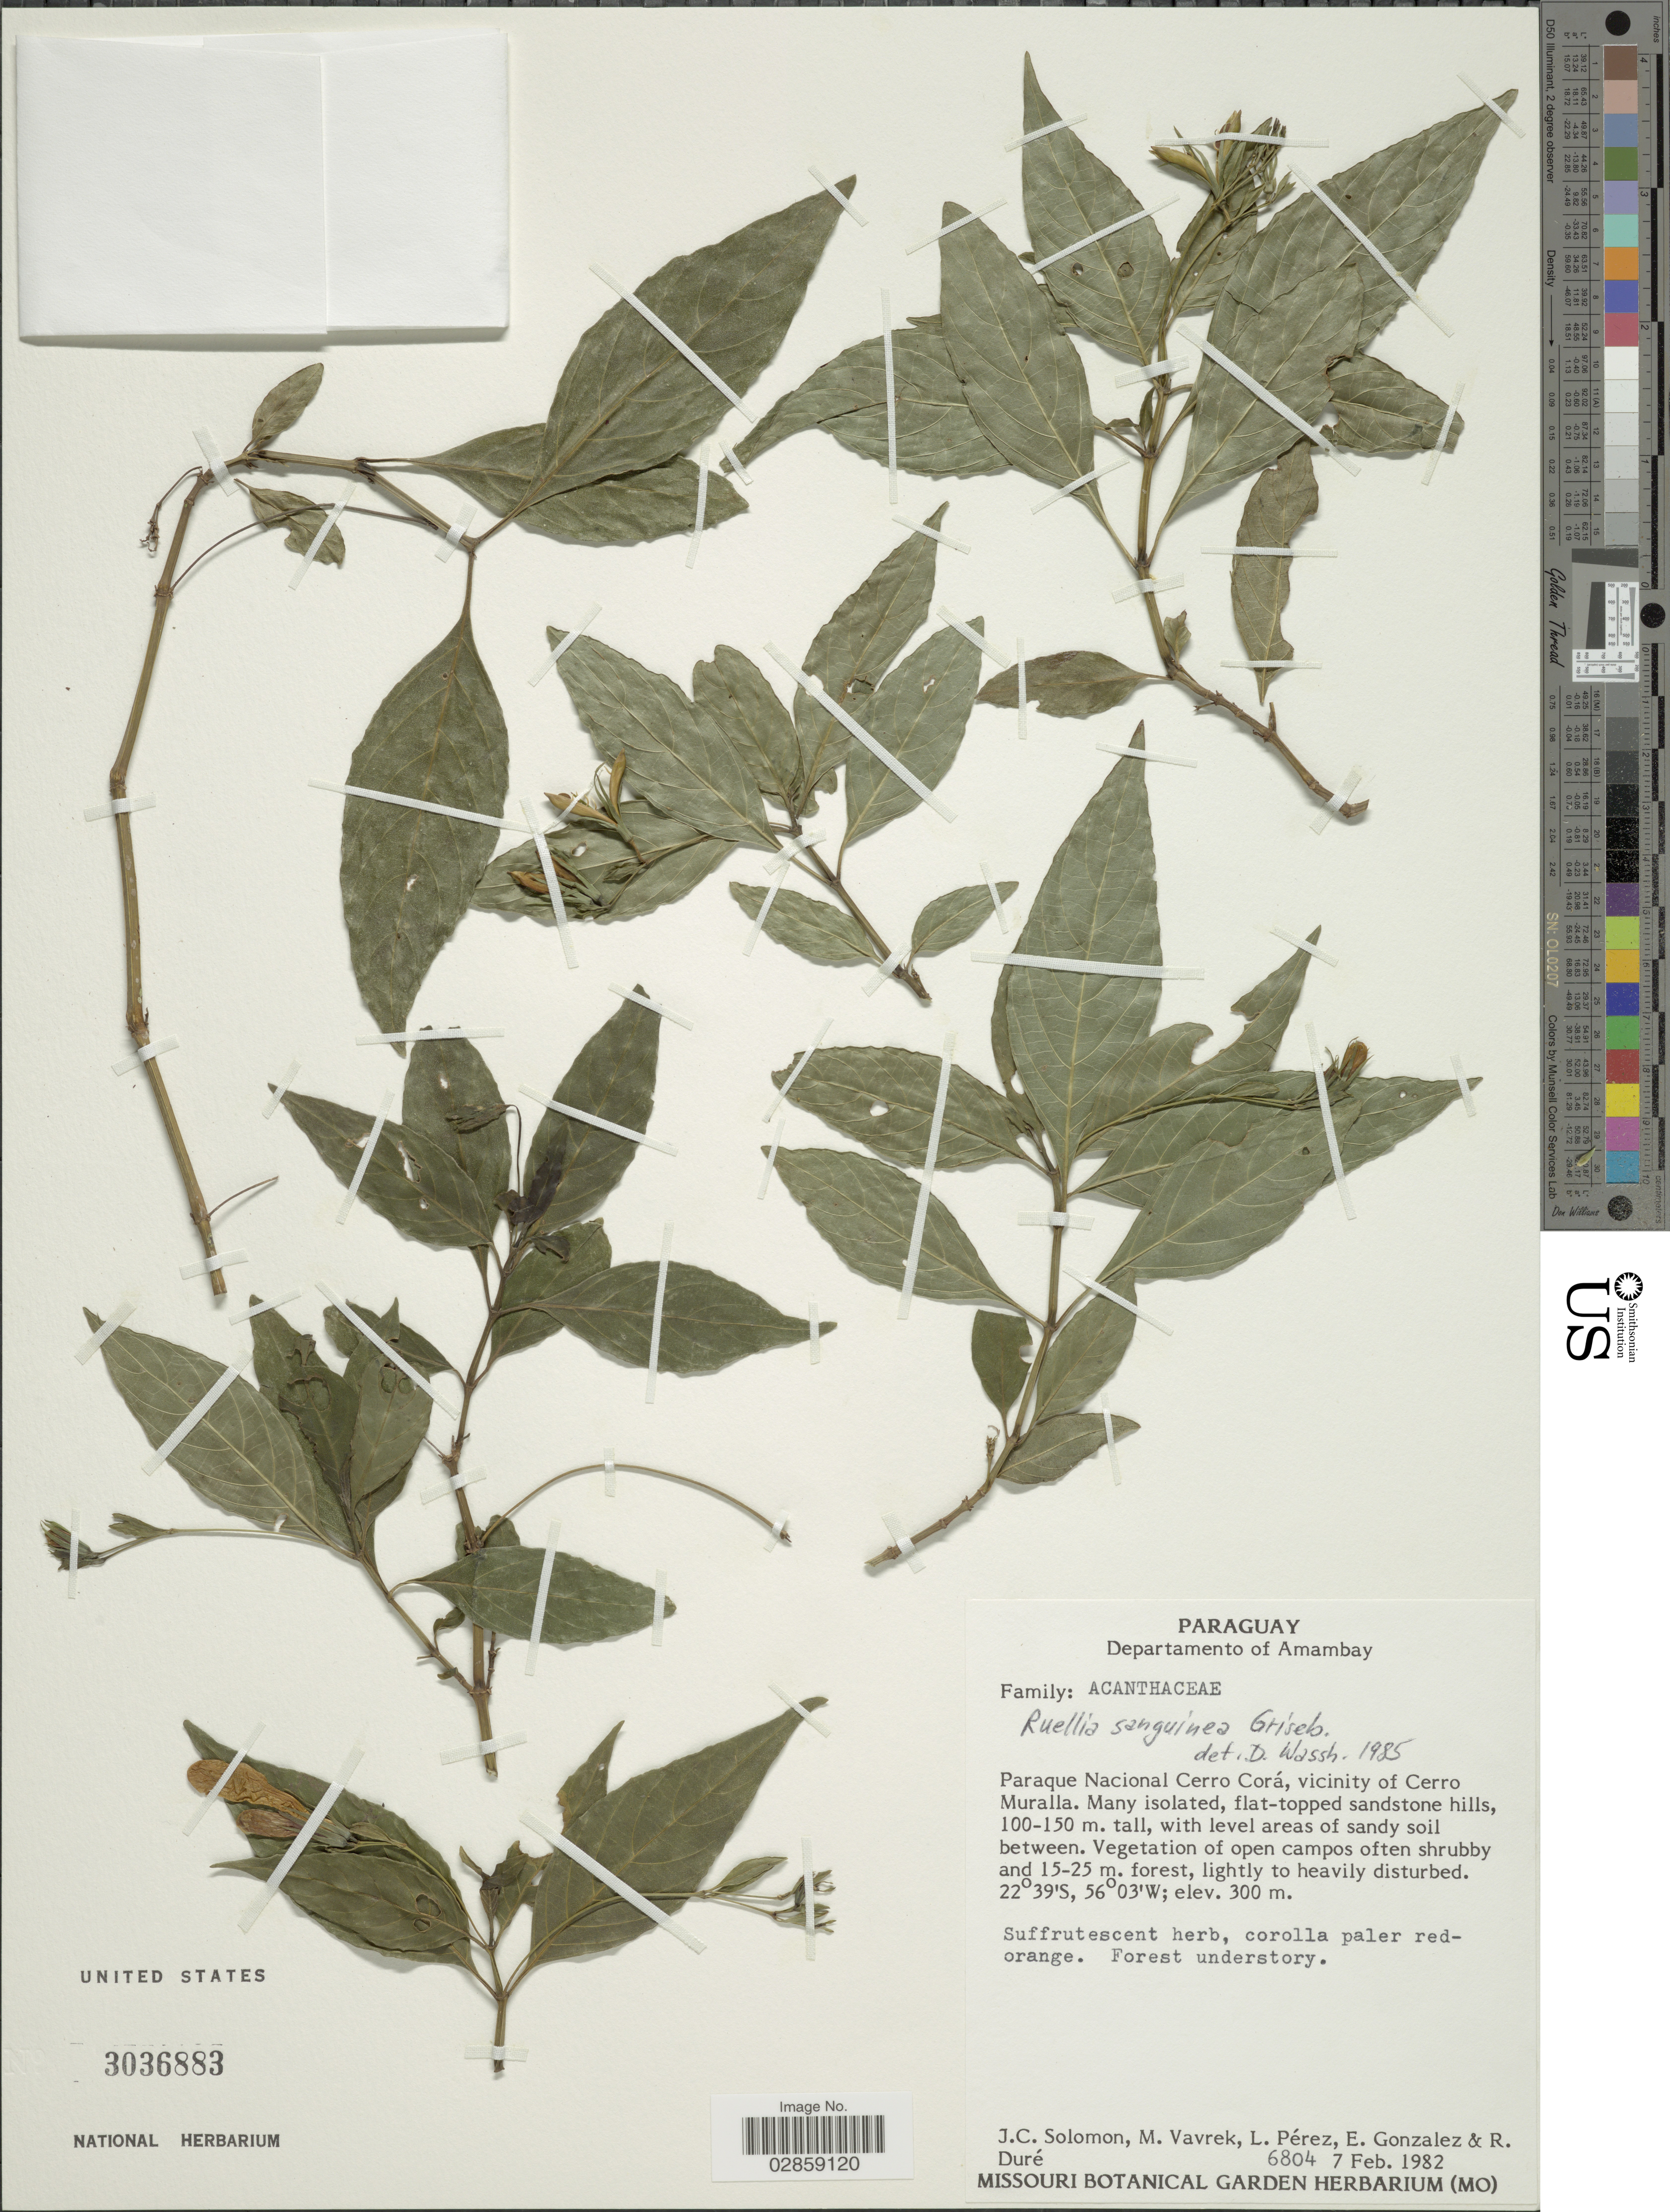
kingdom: Plantae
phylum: Tracheophyta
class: Magnoliopsida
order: Lamiales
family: Acanthaceae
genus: Ruellia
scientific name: Ruellia angustiflora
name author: (Nees) Lindau ex Rambo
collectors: J. C. Solomon, M. Vavrek, L. Pérez, E. Gonzalez & R. Duré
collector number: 6804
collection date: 1982-02-07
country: Paraguay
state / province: Amambay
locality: Departamento of Amambay. Paraque Nacional Cerro Corá, vicinity of Cerro Muralla.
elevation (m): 300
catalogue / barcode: US 3036883